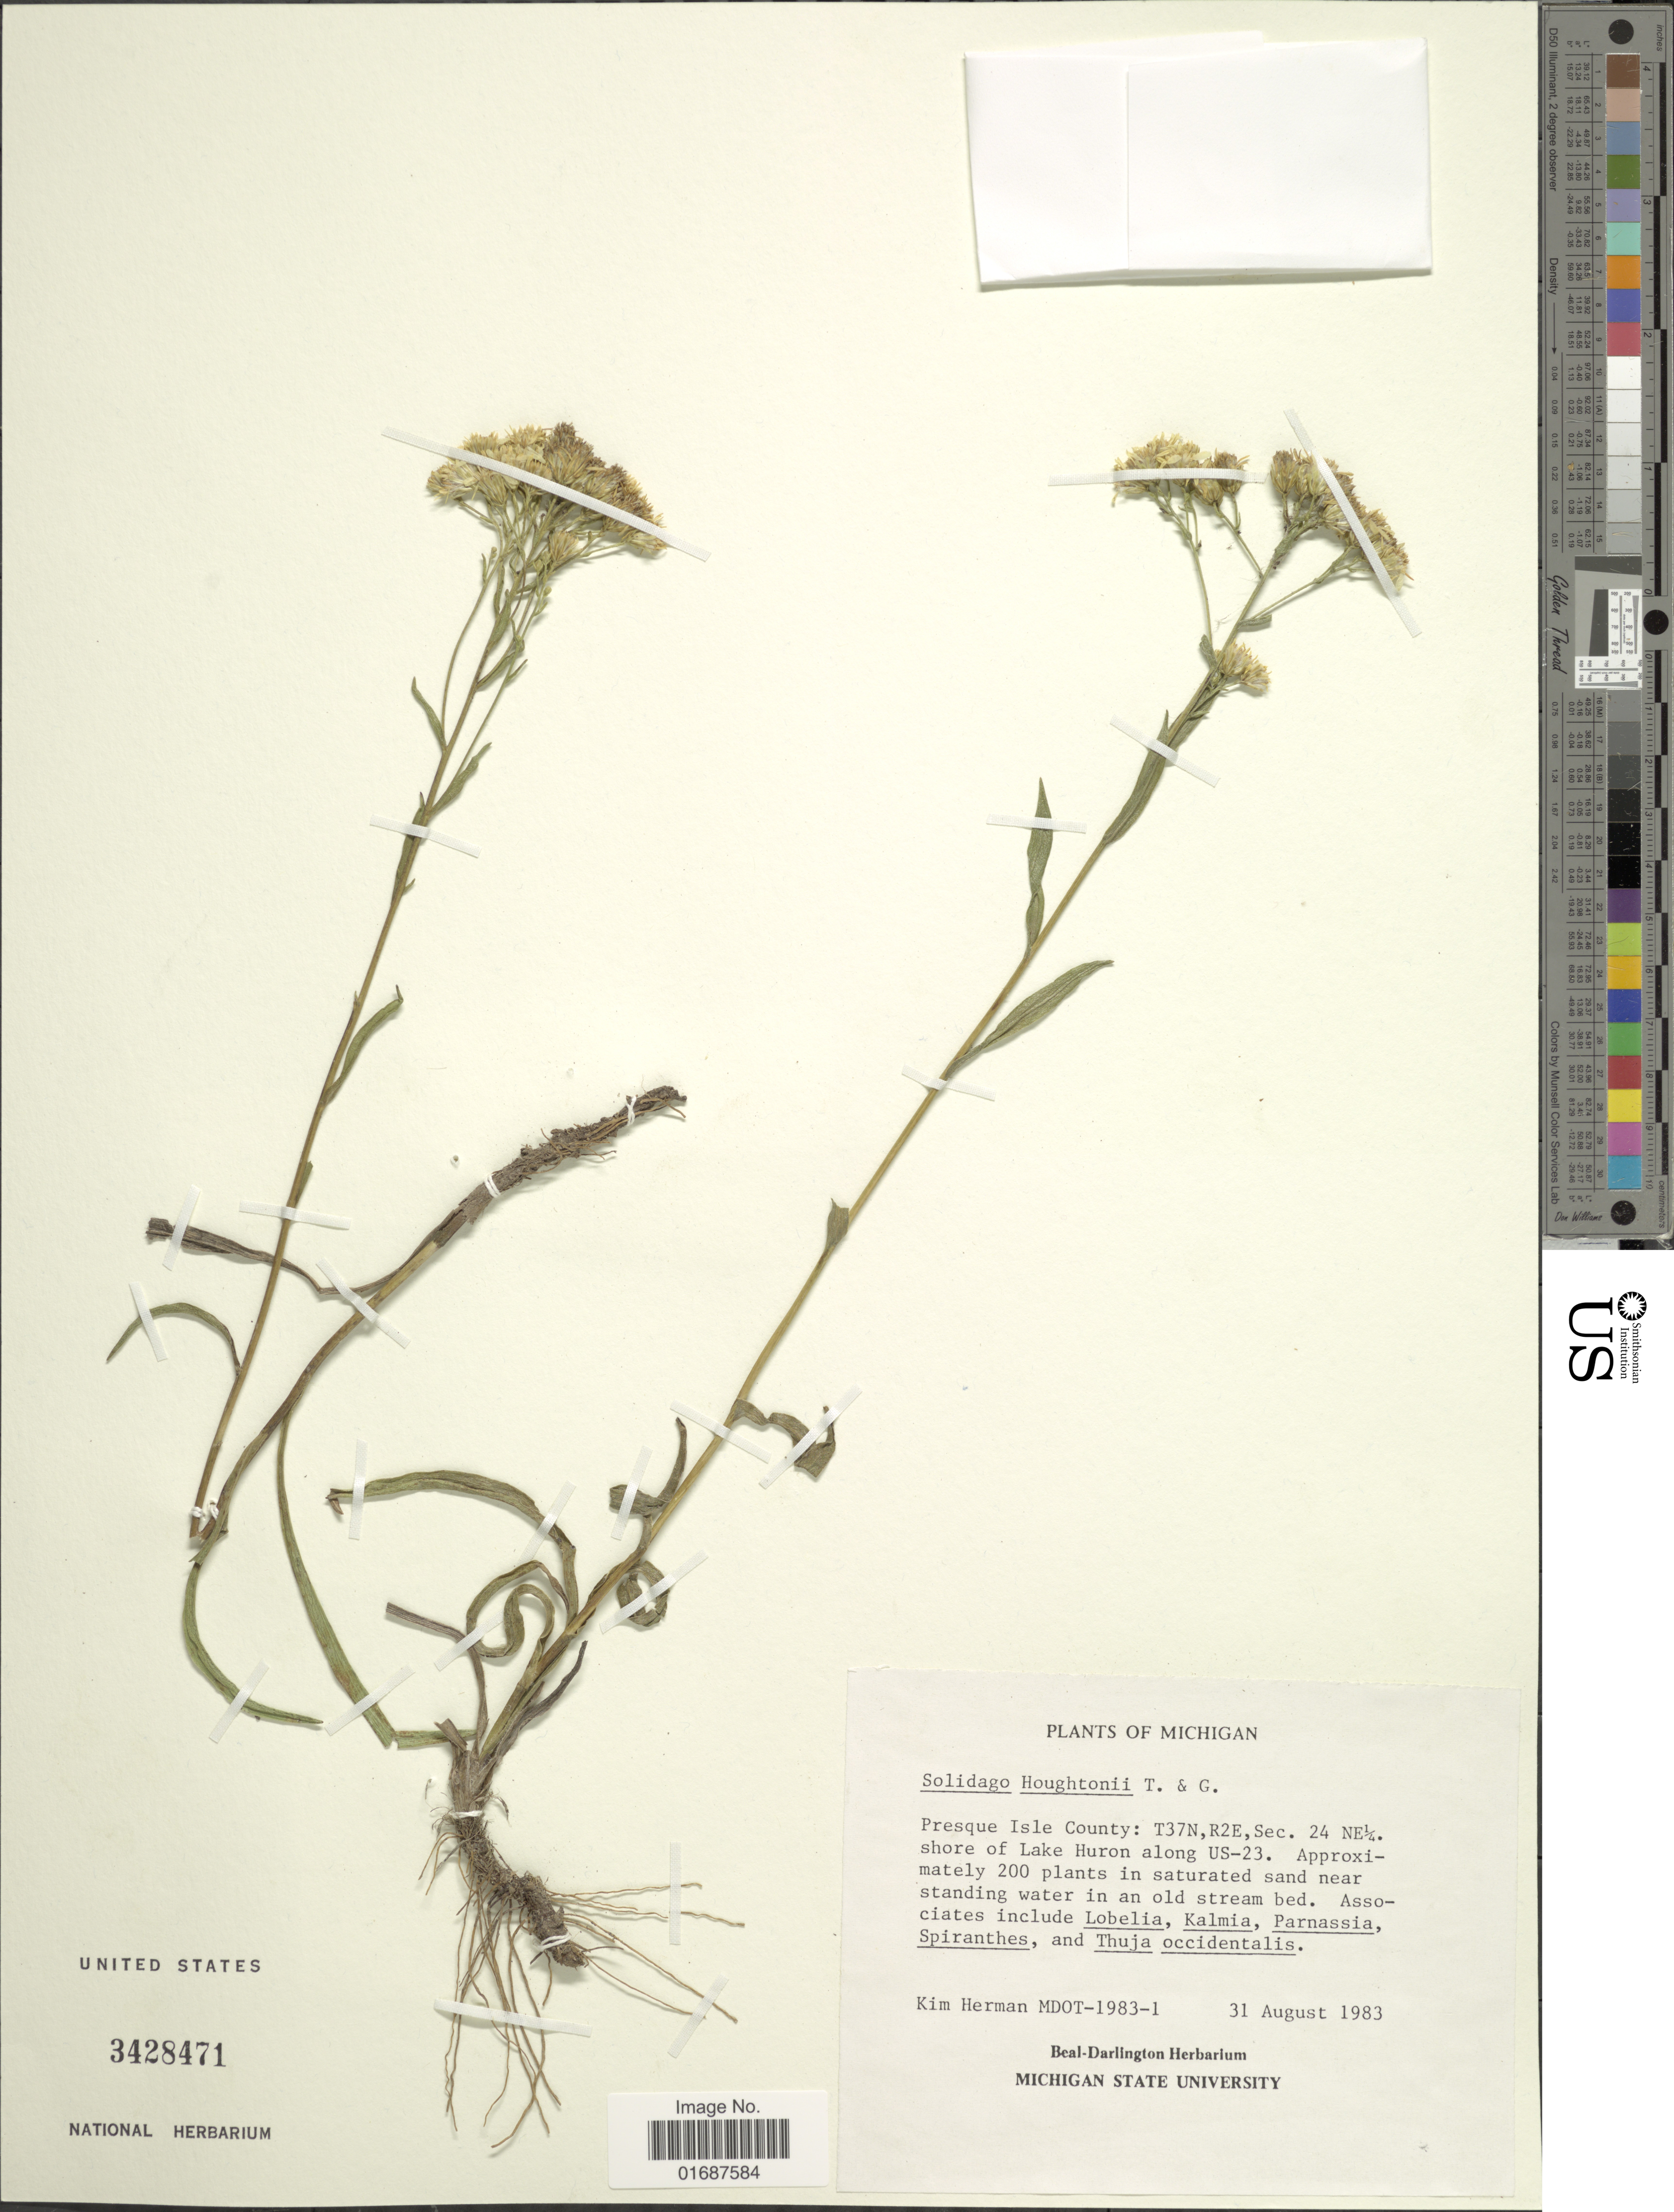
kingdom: Plantae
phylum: Tracheophyta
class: Magnoliopsida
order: Asterales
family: Asteraceae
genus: Solidago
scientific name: Solidago houghtonii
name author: Torr. & A. Gray ex A. Gray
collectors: K. Herman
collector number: MDOT-1983-1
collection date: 1983-08-31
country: United States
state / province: Michigan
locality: Presque isle County: T37N, R2E, Sec. 24 NE¼. shore of Lake Huron along US-23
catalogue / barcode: US 3428471